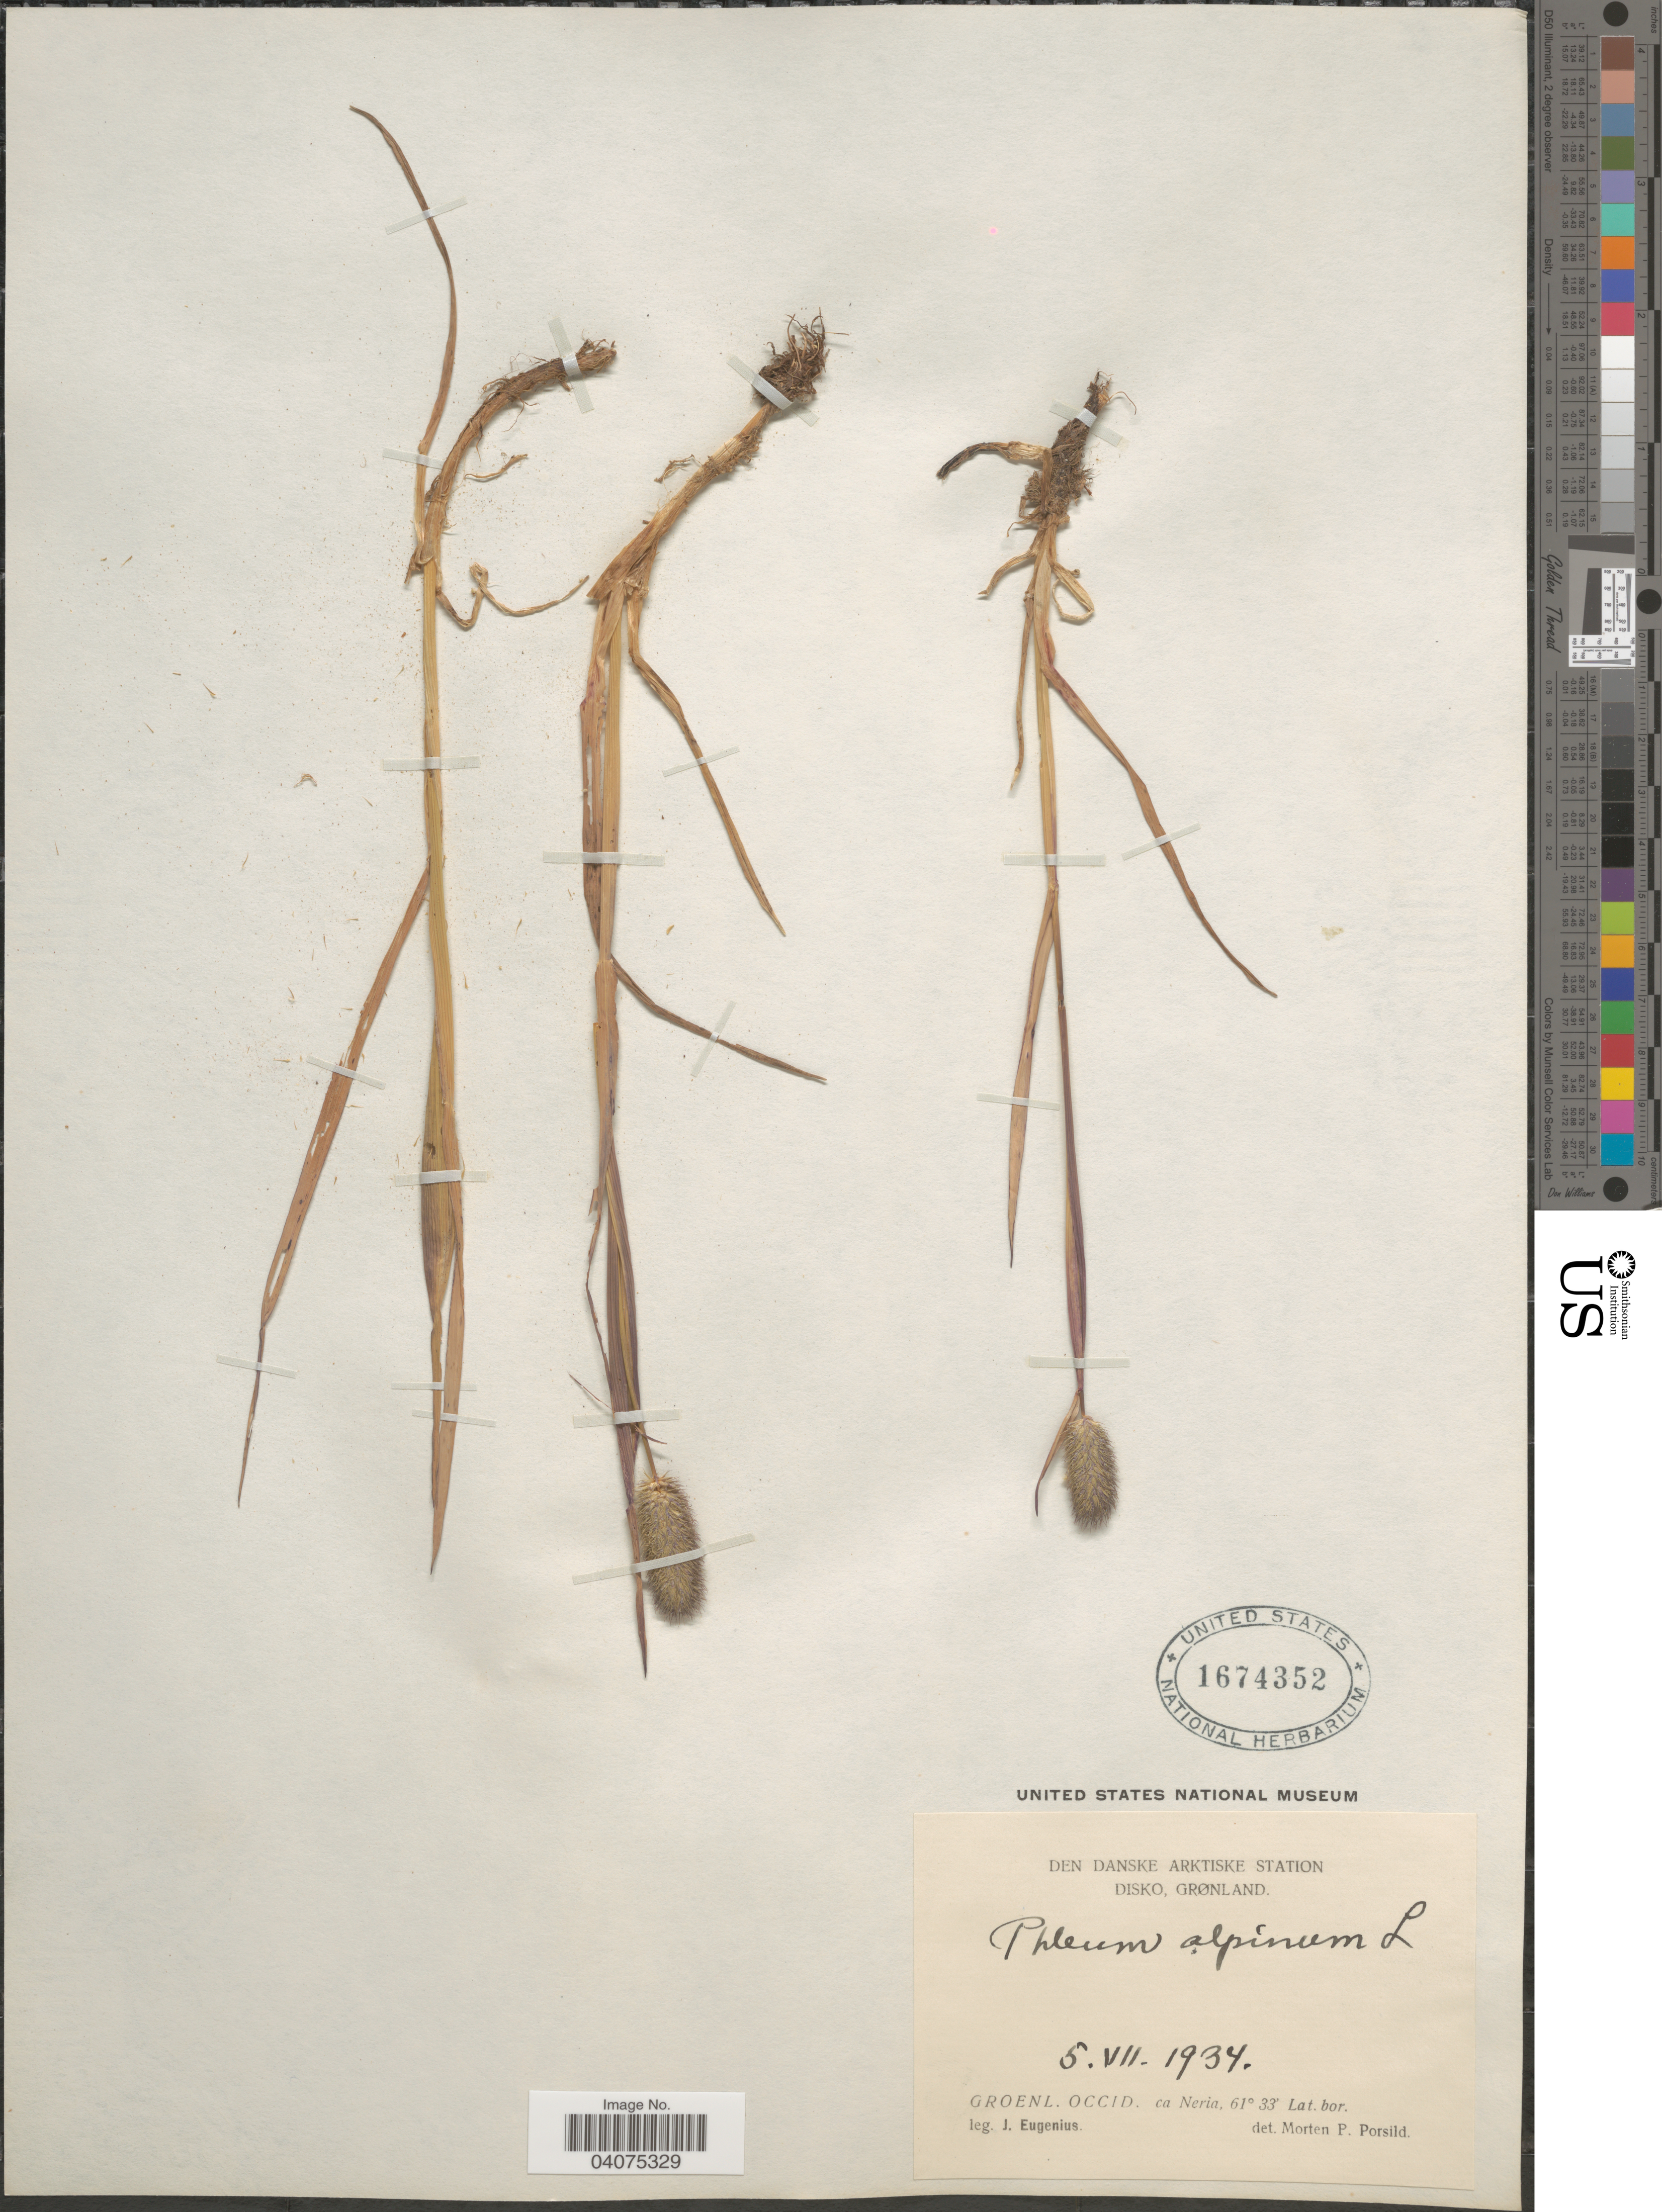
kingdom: Plantae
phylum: Tracheophyta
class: Liliopsida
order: Poales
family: Poaceae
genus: Phleum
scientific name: Phleum alpinum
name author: L.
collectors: J. Eugenius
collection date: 1934-07-05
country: Greenland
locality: Den Danske Arktiske Station. Disko, Grønland. Groenl. Occid. ca. Neria.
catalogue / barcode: US 1674352